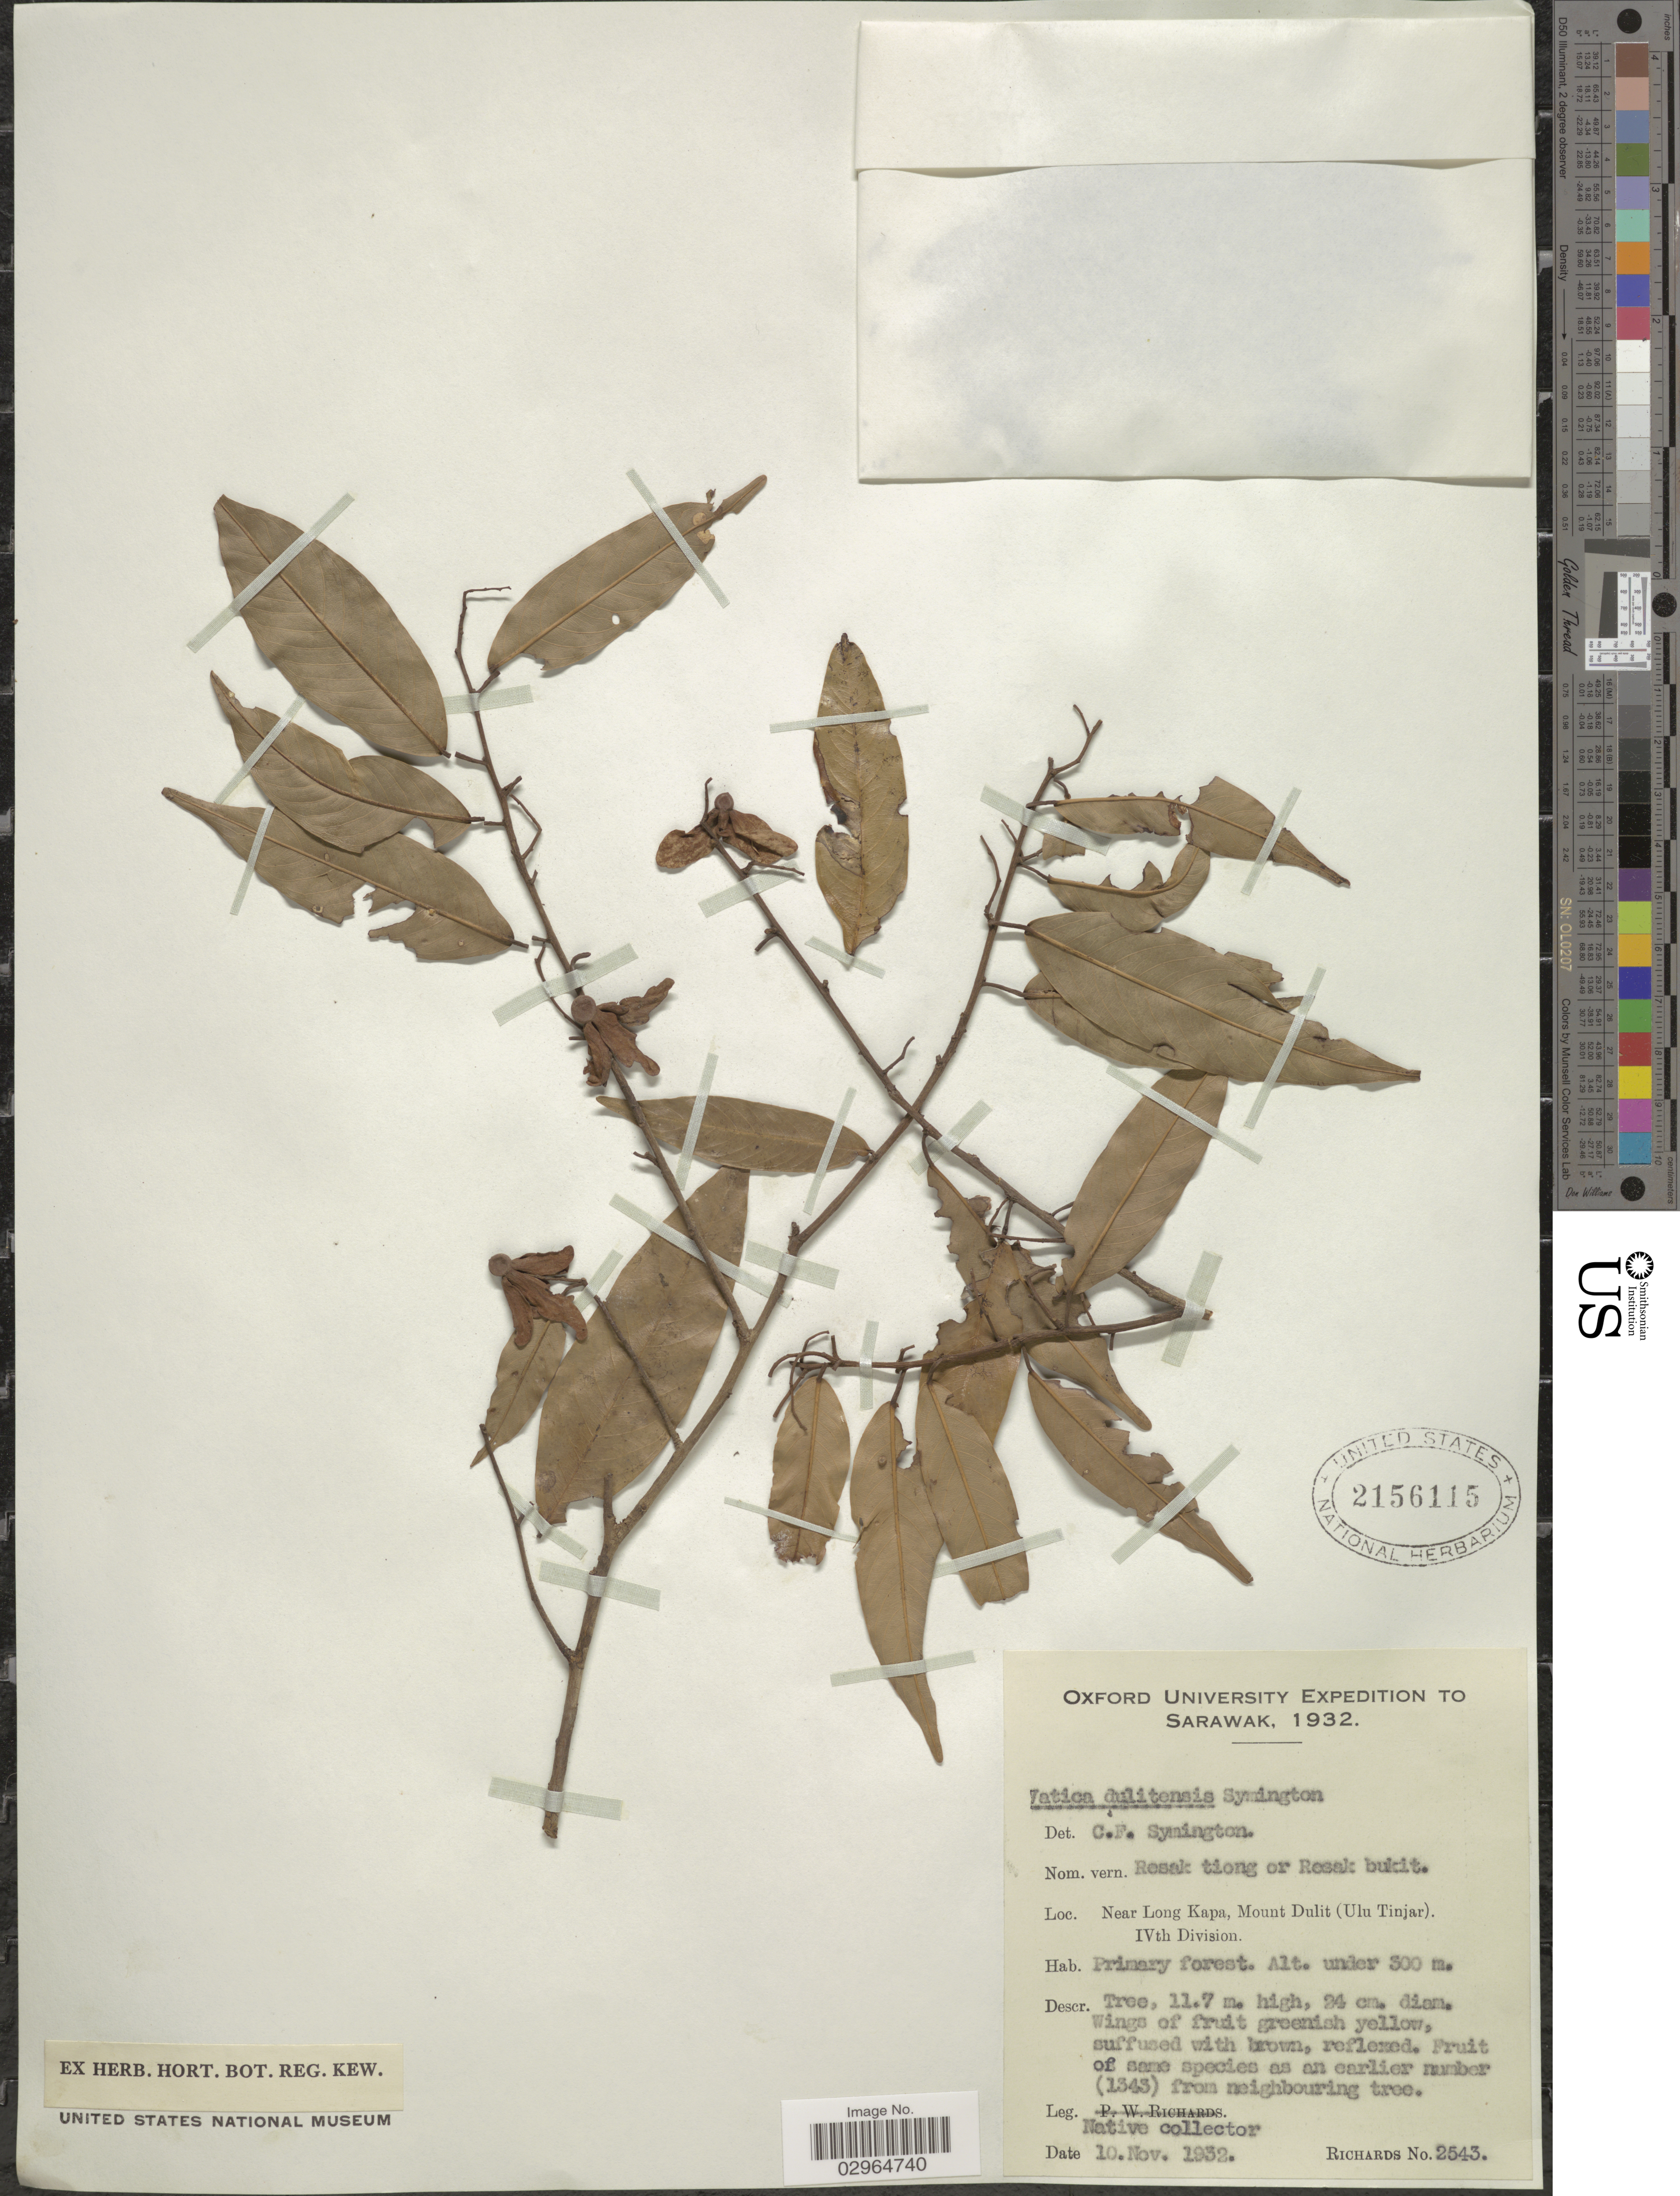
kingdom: Plantae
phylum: Tracheophyta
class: Magnoliopsida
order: Malvales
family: Dipterocarpaceae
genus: Vatica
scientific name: Vatica dulitensis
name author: Symington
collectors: Native collector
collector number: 2543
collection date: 1932-11-10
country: Malaysia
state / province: Sarawak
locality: Near Long Kapa, Mount Dulit (Ulu Tinjar). IVth Division.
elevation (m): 300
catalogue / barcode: US 2156115